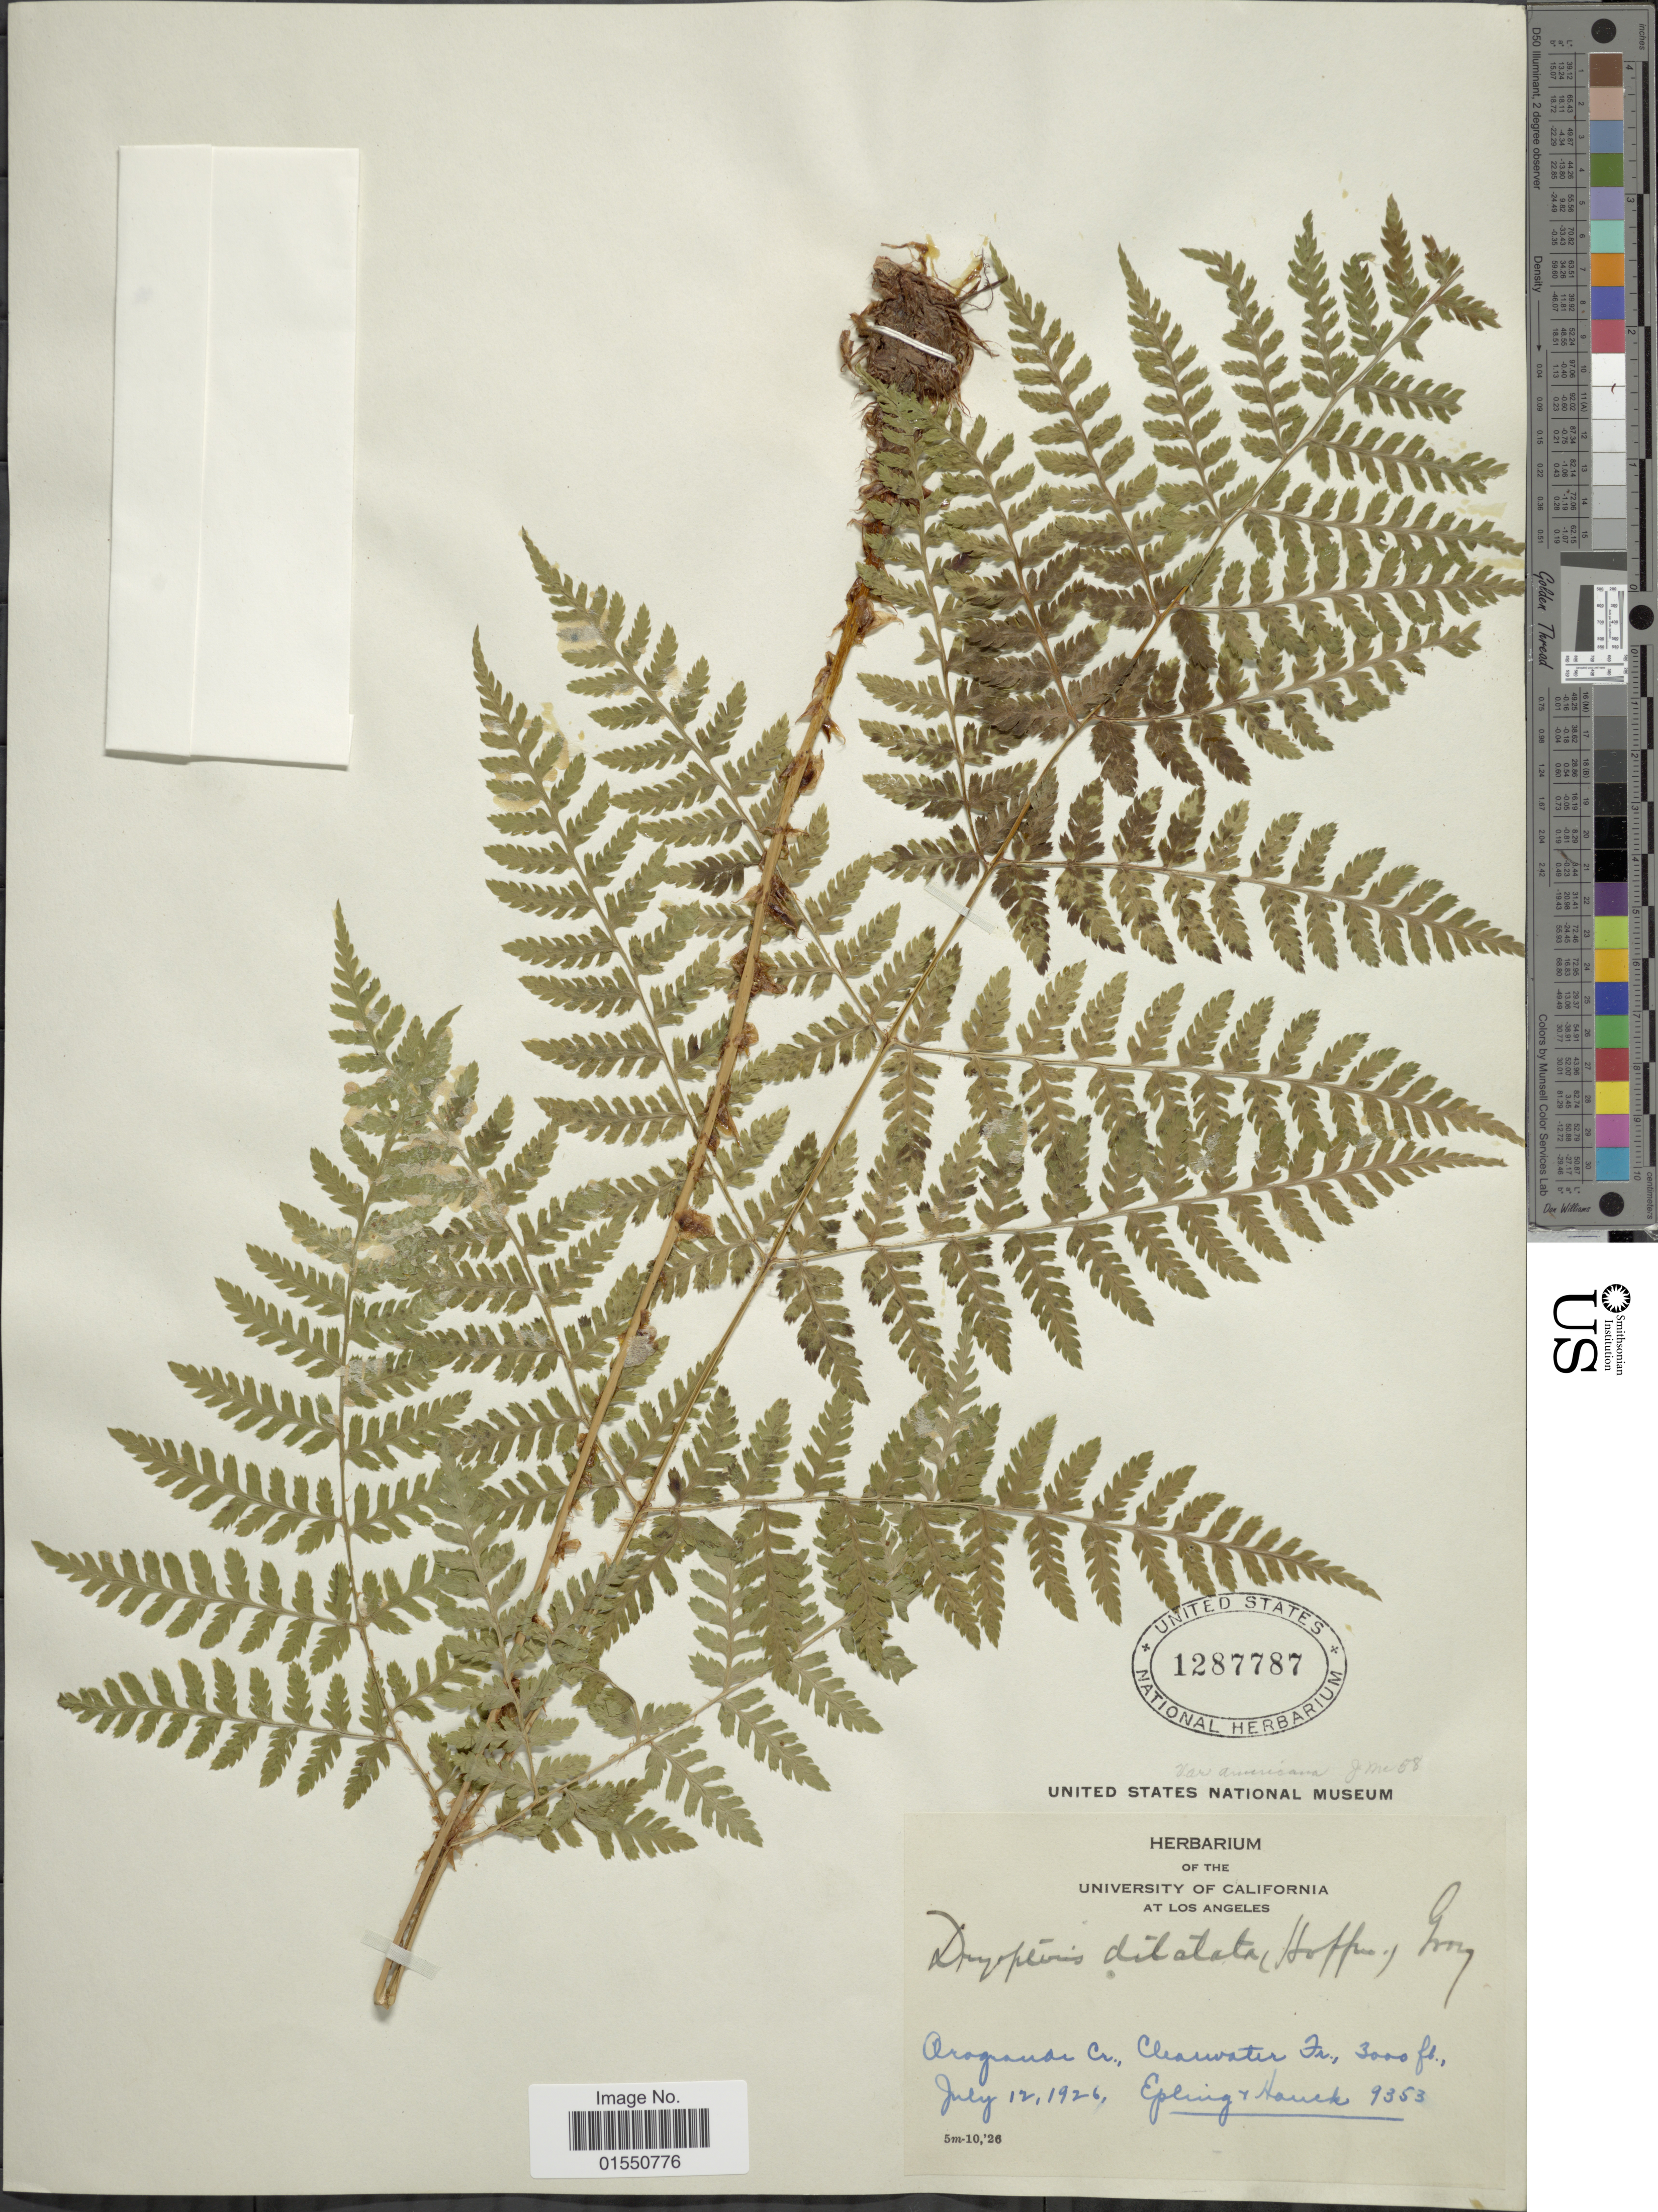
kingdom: Plantae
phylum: Tracheophyta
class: Polypodiopsida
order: Polypodiales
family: Dryopteridaceae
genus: Dryopteris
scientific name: Dryopteris expansa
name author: (C. Presl) Fraser-Jenk. & Jermy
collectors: -- Epling & -. Hauch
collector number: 9353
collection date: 1926-07-12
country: United States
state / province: Idaho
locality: Orogrande Co. Clearwater Fr.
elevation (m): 914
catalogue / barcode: US 1287787